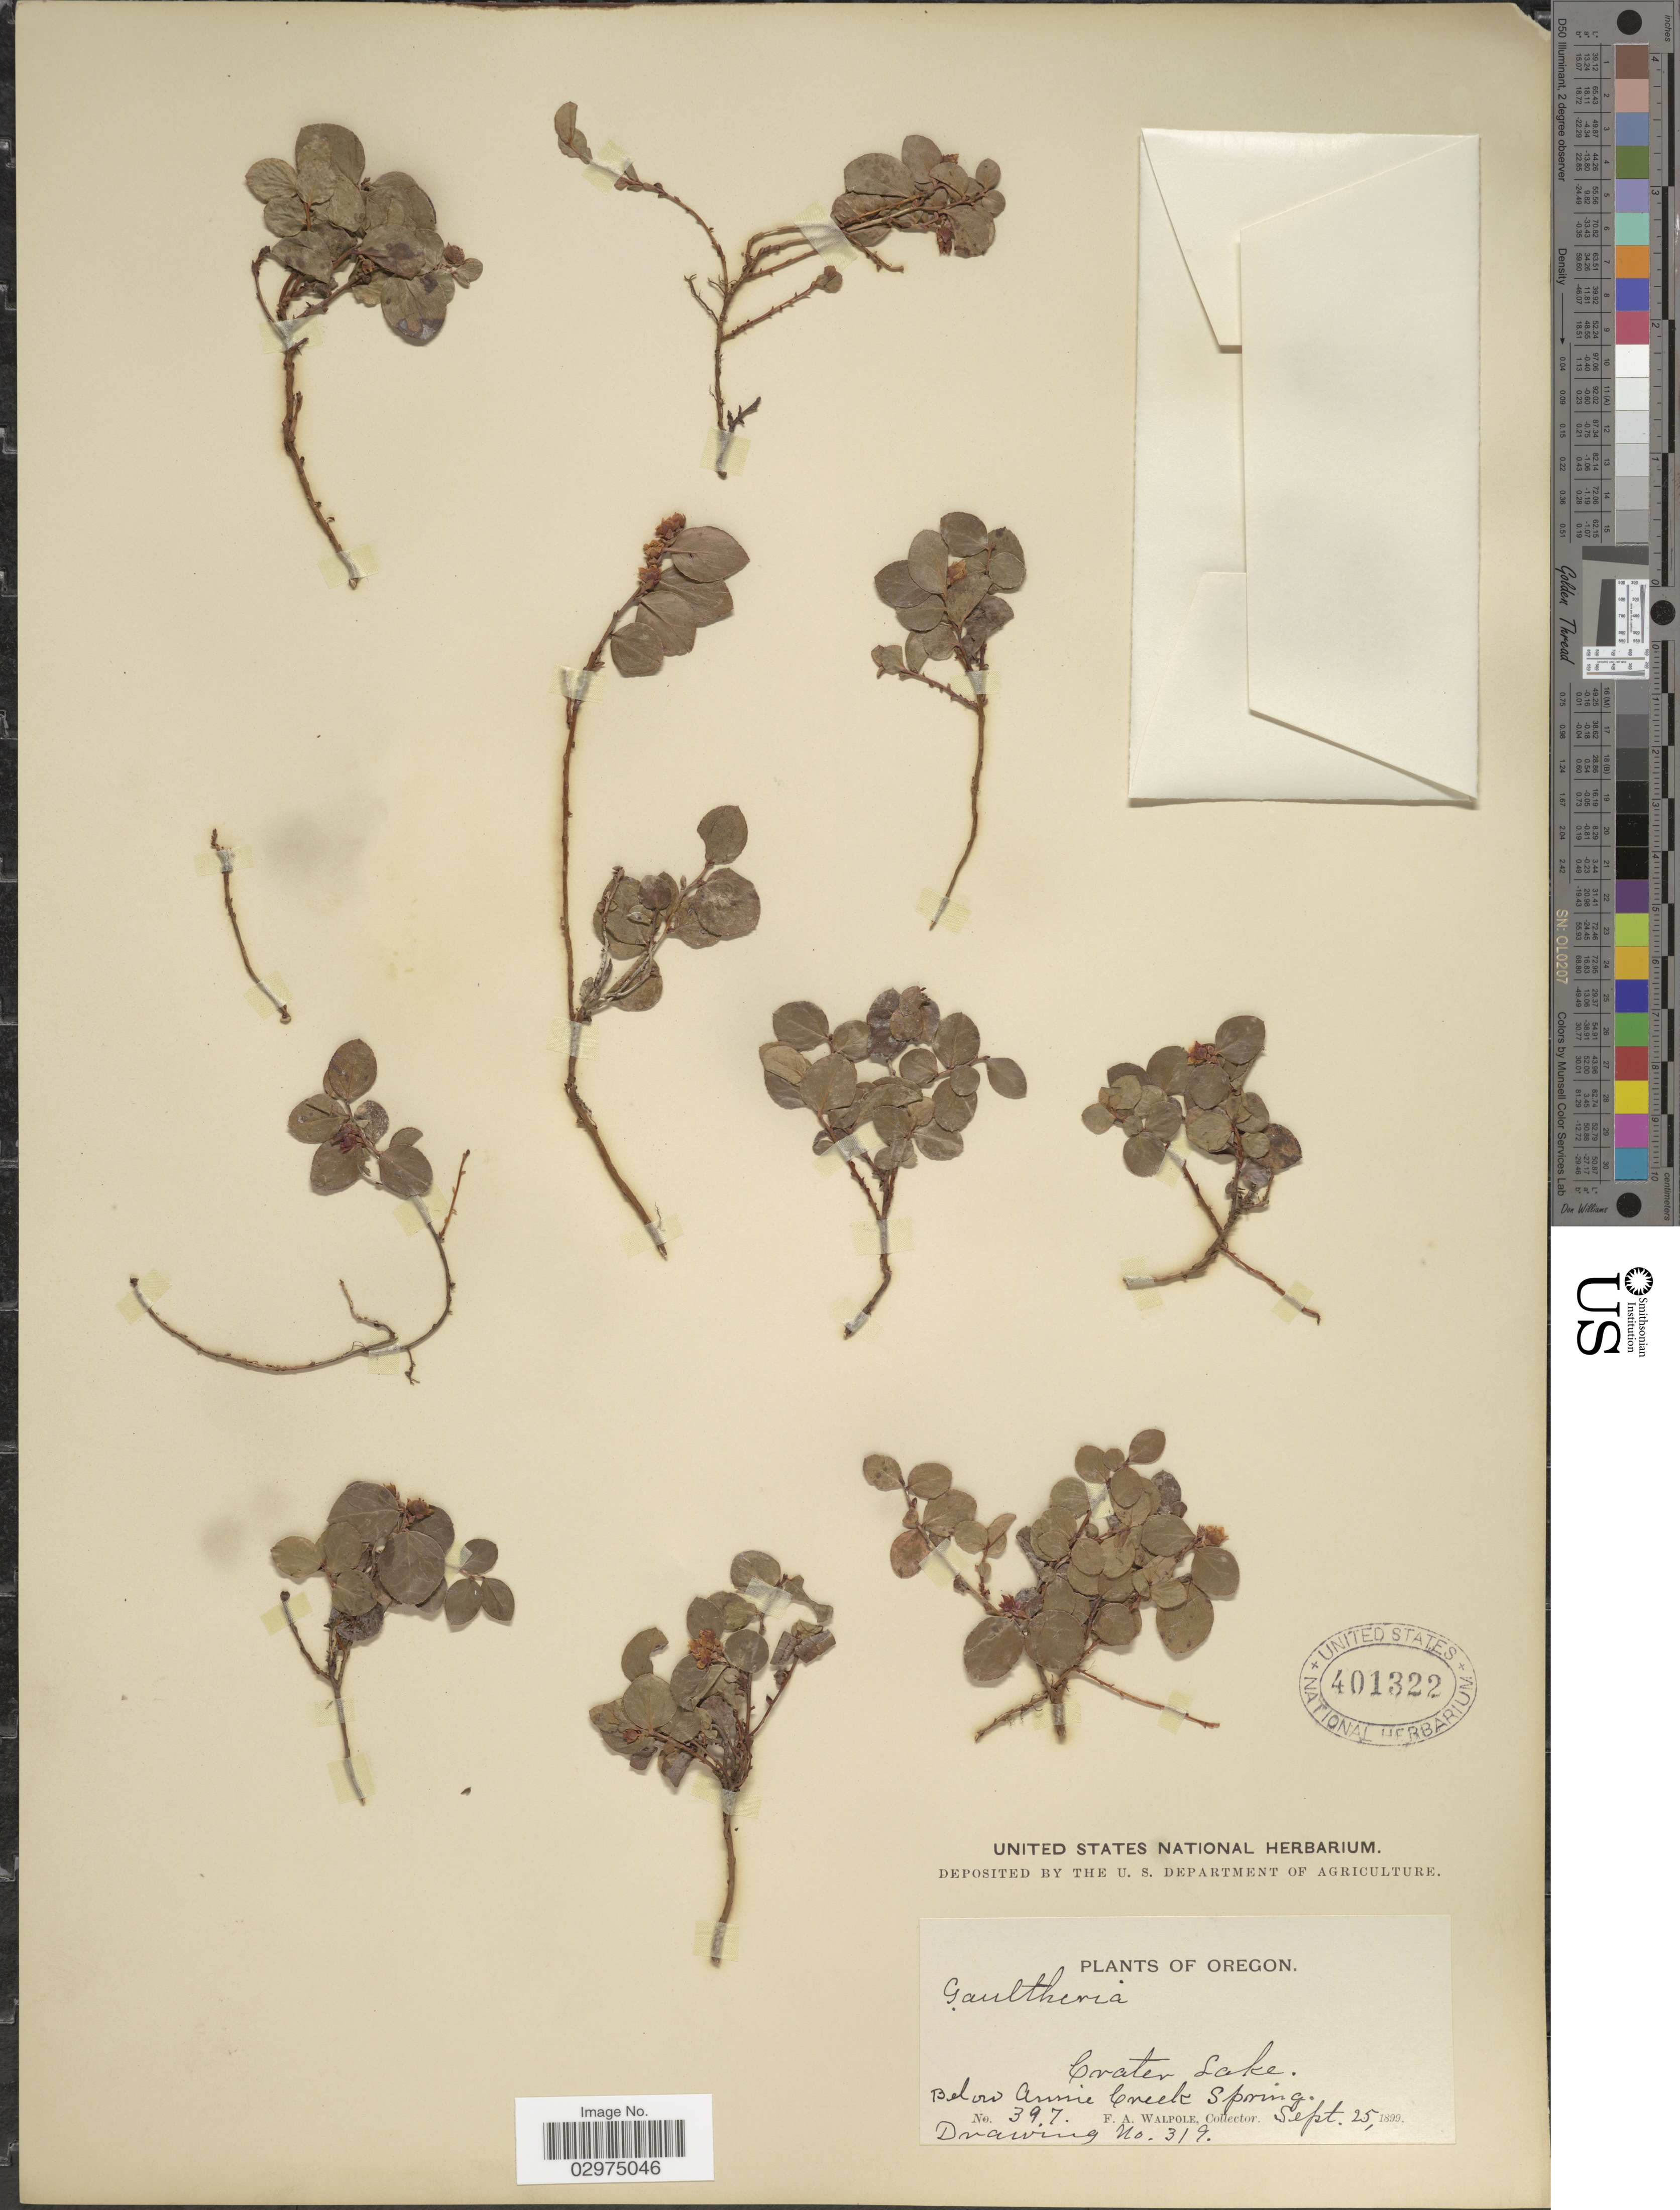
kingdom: Plantae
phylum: Tracheophyta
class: Magnoliopsida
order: Ericales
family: Ericaceae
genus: Gaultheria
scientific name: Gaultheria humifusa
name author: (Graham) Rydb.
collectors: F. Walpole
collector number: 397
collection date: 1899-09-25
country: United States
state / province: Oregon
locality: Crater Lake. Below Annie Creek Spring.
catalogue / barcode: US 401322